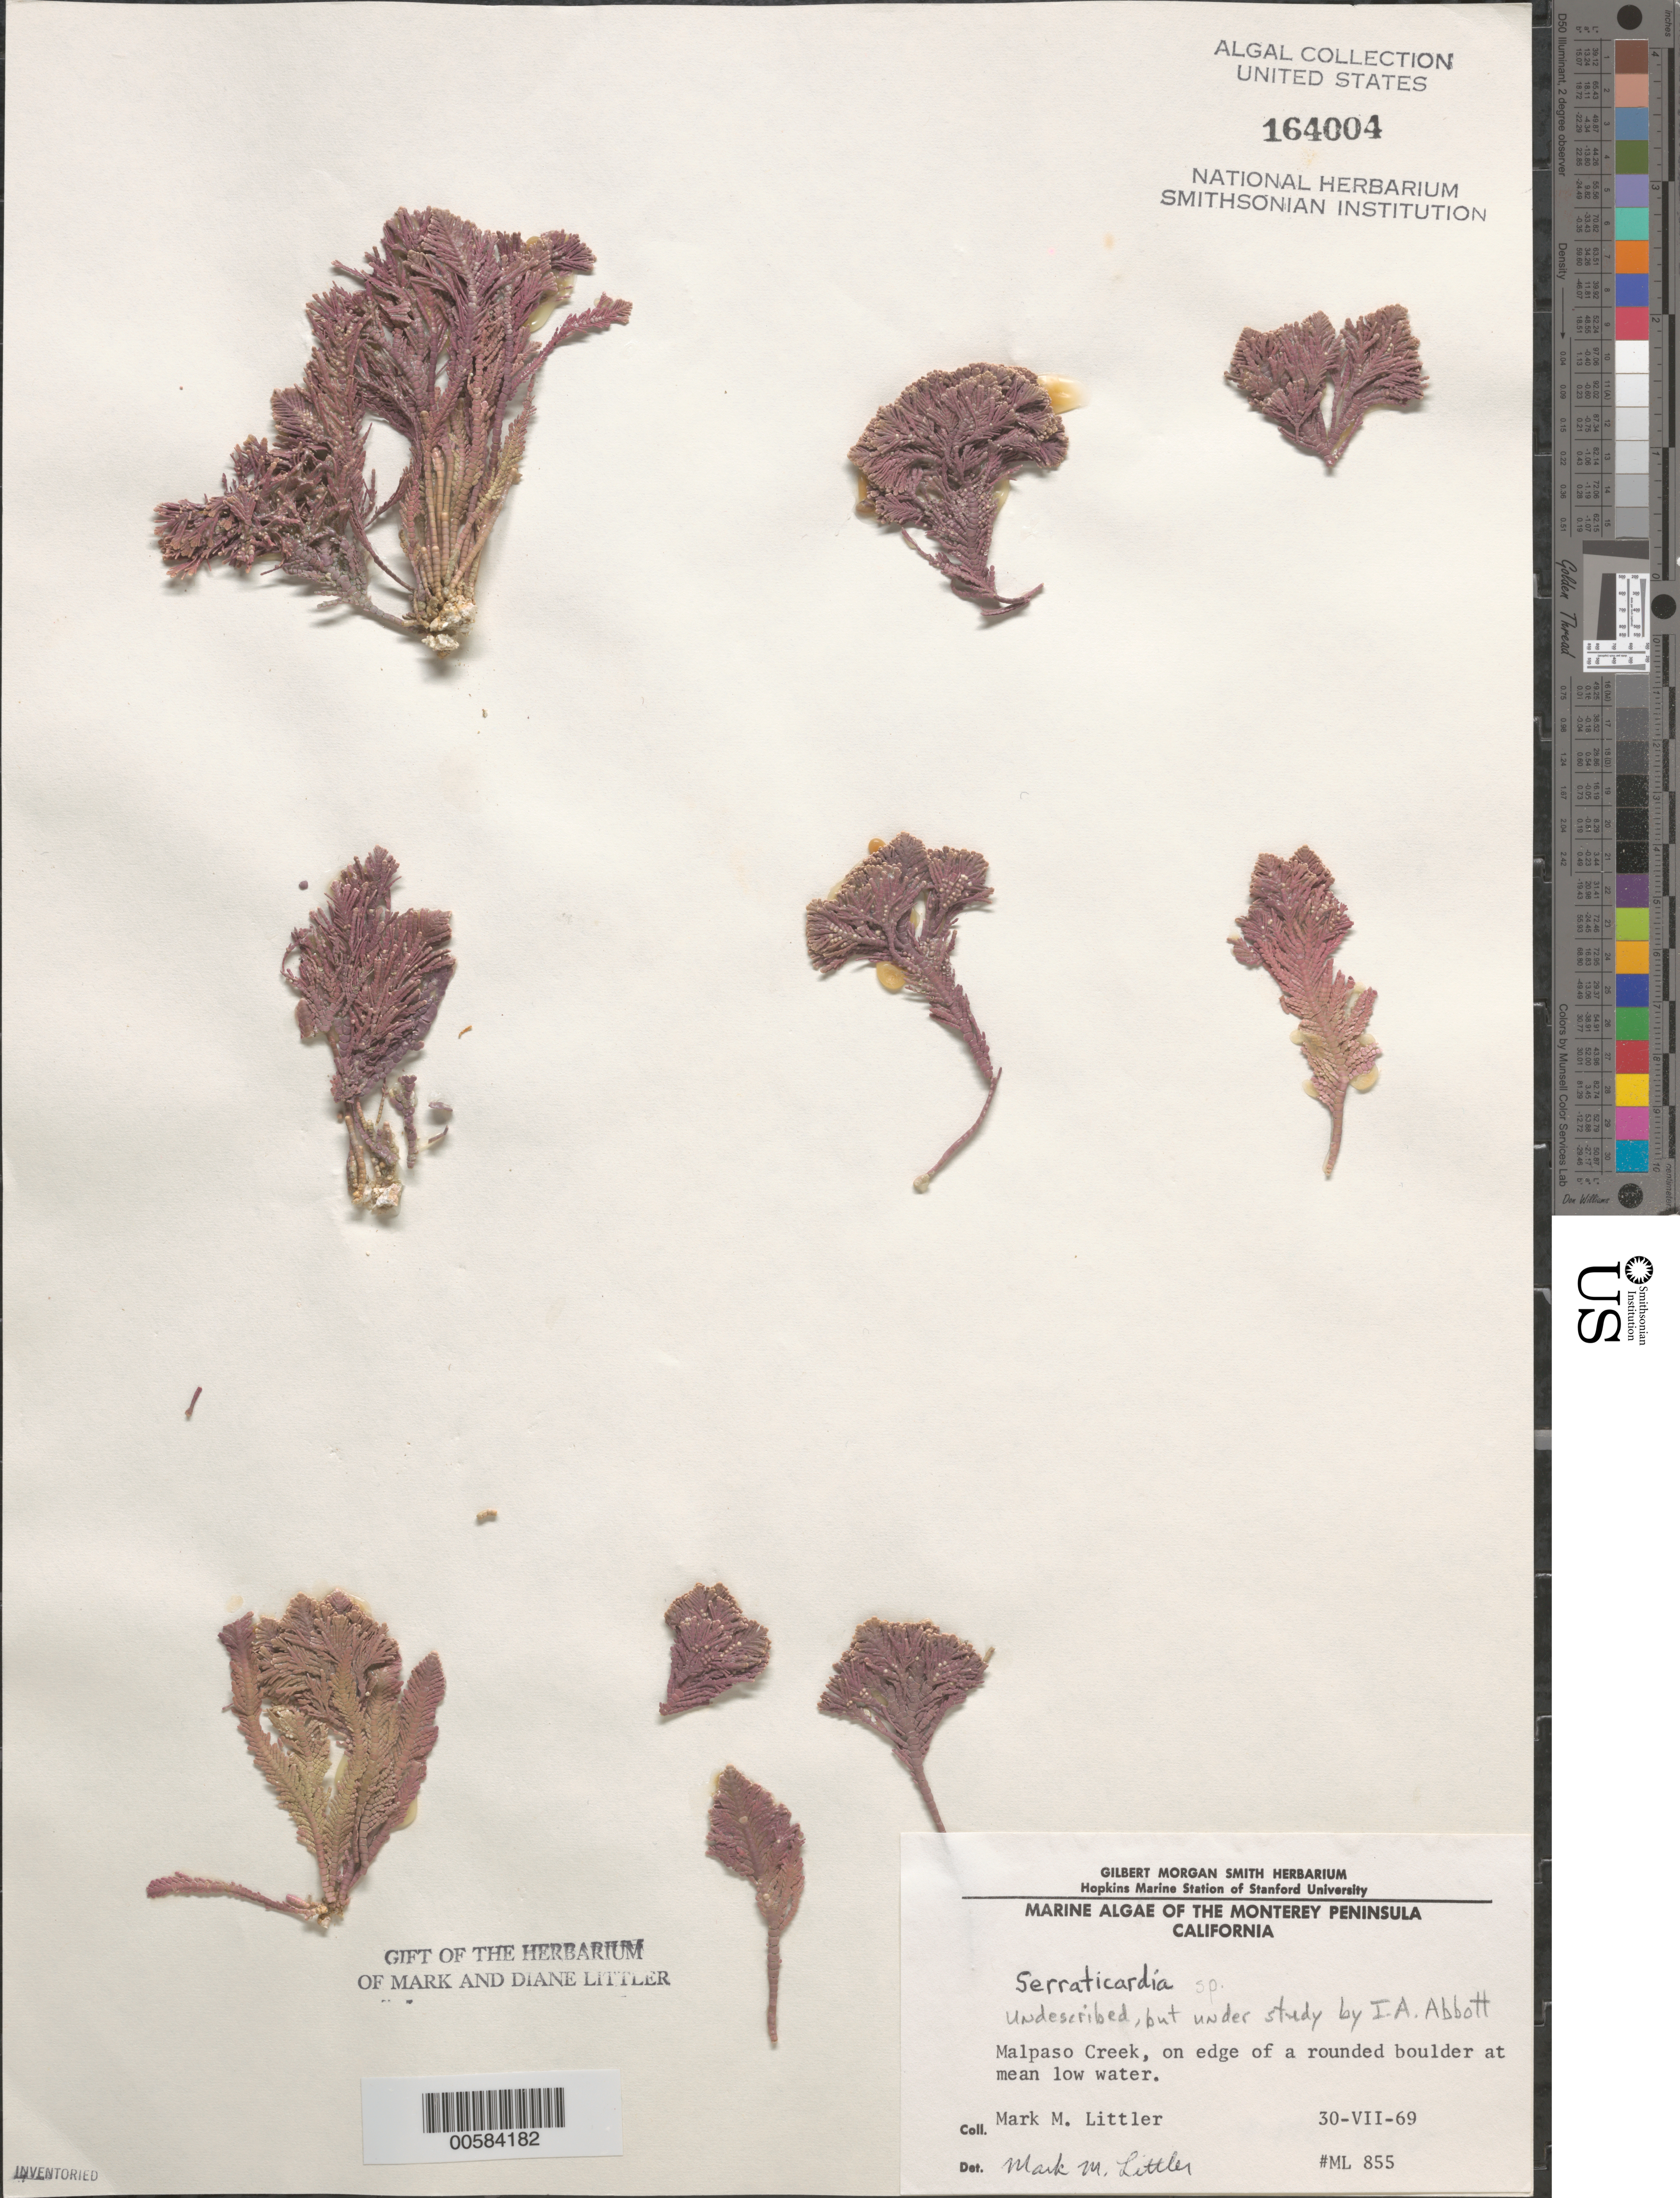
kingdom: Plantae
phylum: Rhodophyta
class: Florideophyceae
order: Corallinales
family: Corallinaceae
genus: Corallina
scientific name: Corallina sp.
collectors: M. M. Littler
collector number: ML 855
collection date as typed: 30 Jul 1969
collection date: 1969-07-30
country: United States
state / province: California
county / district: Monterey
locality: Malpaso Creek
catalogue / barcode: US 164004